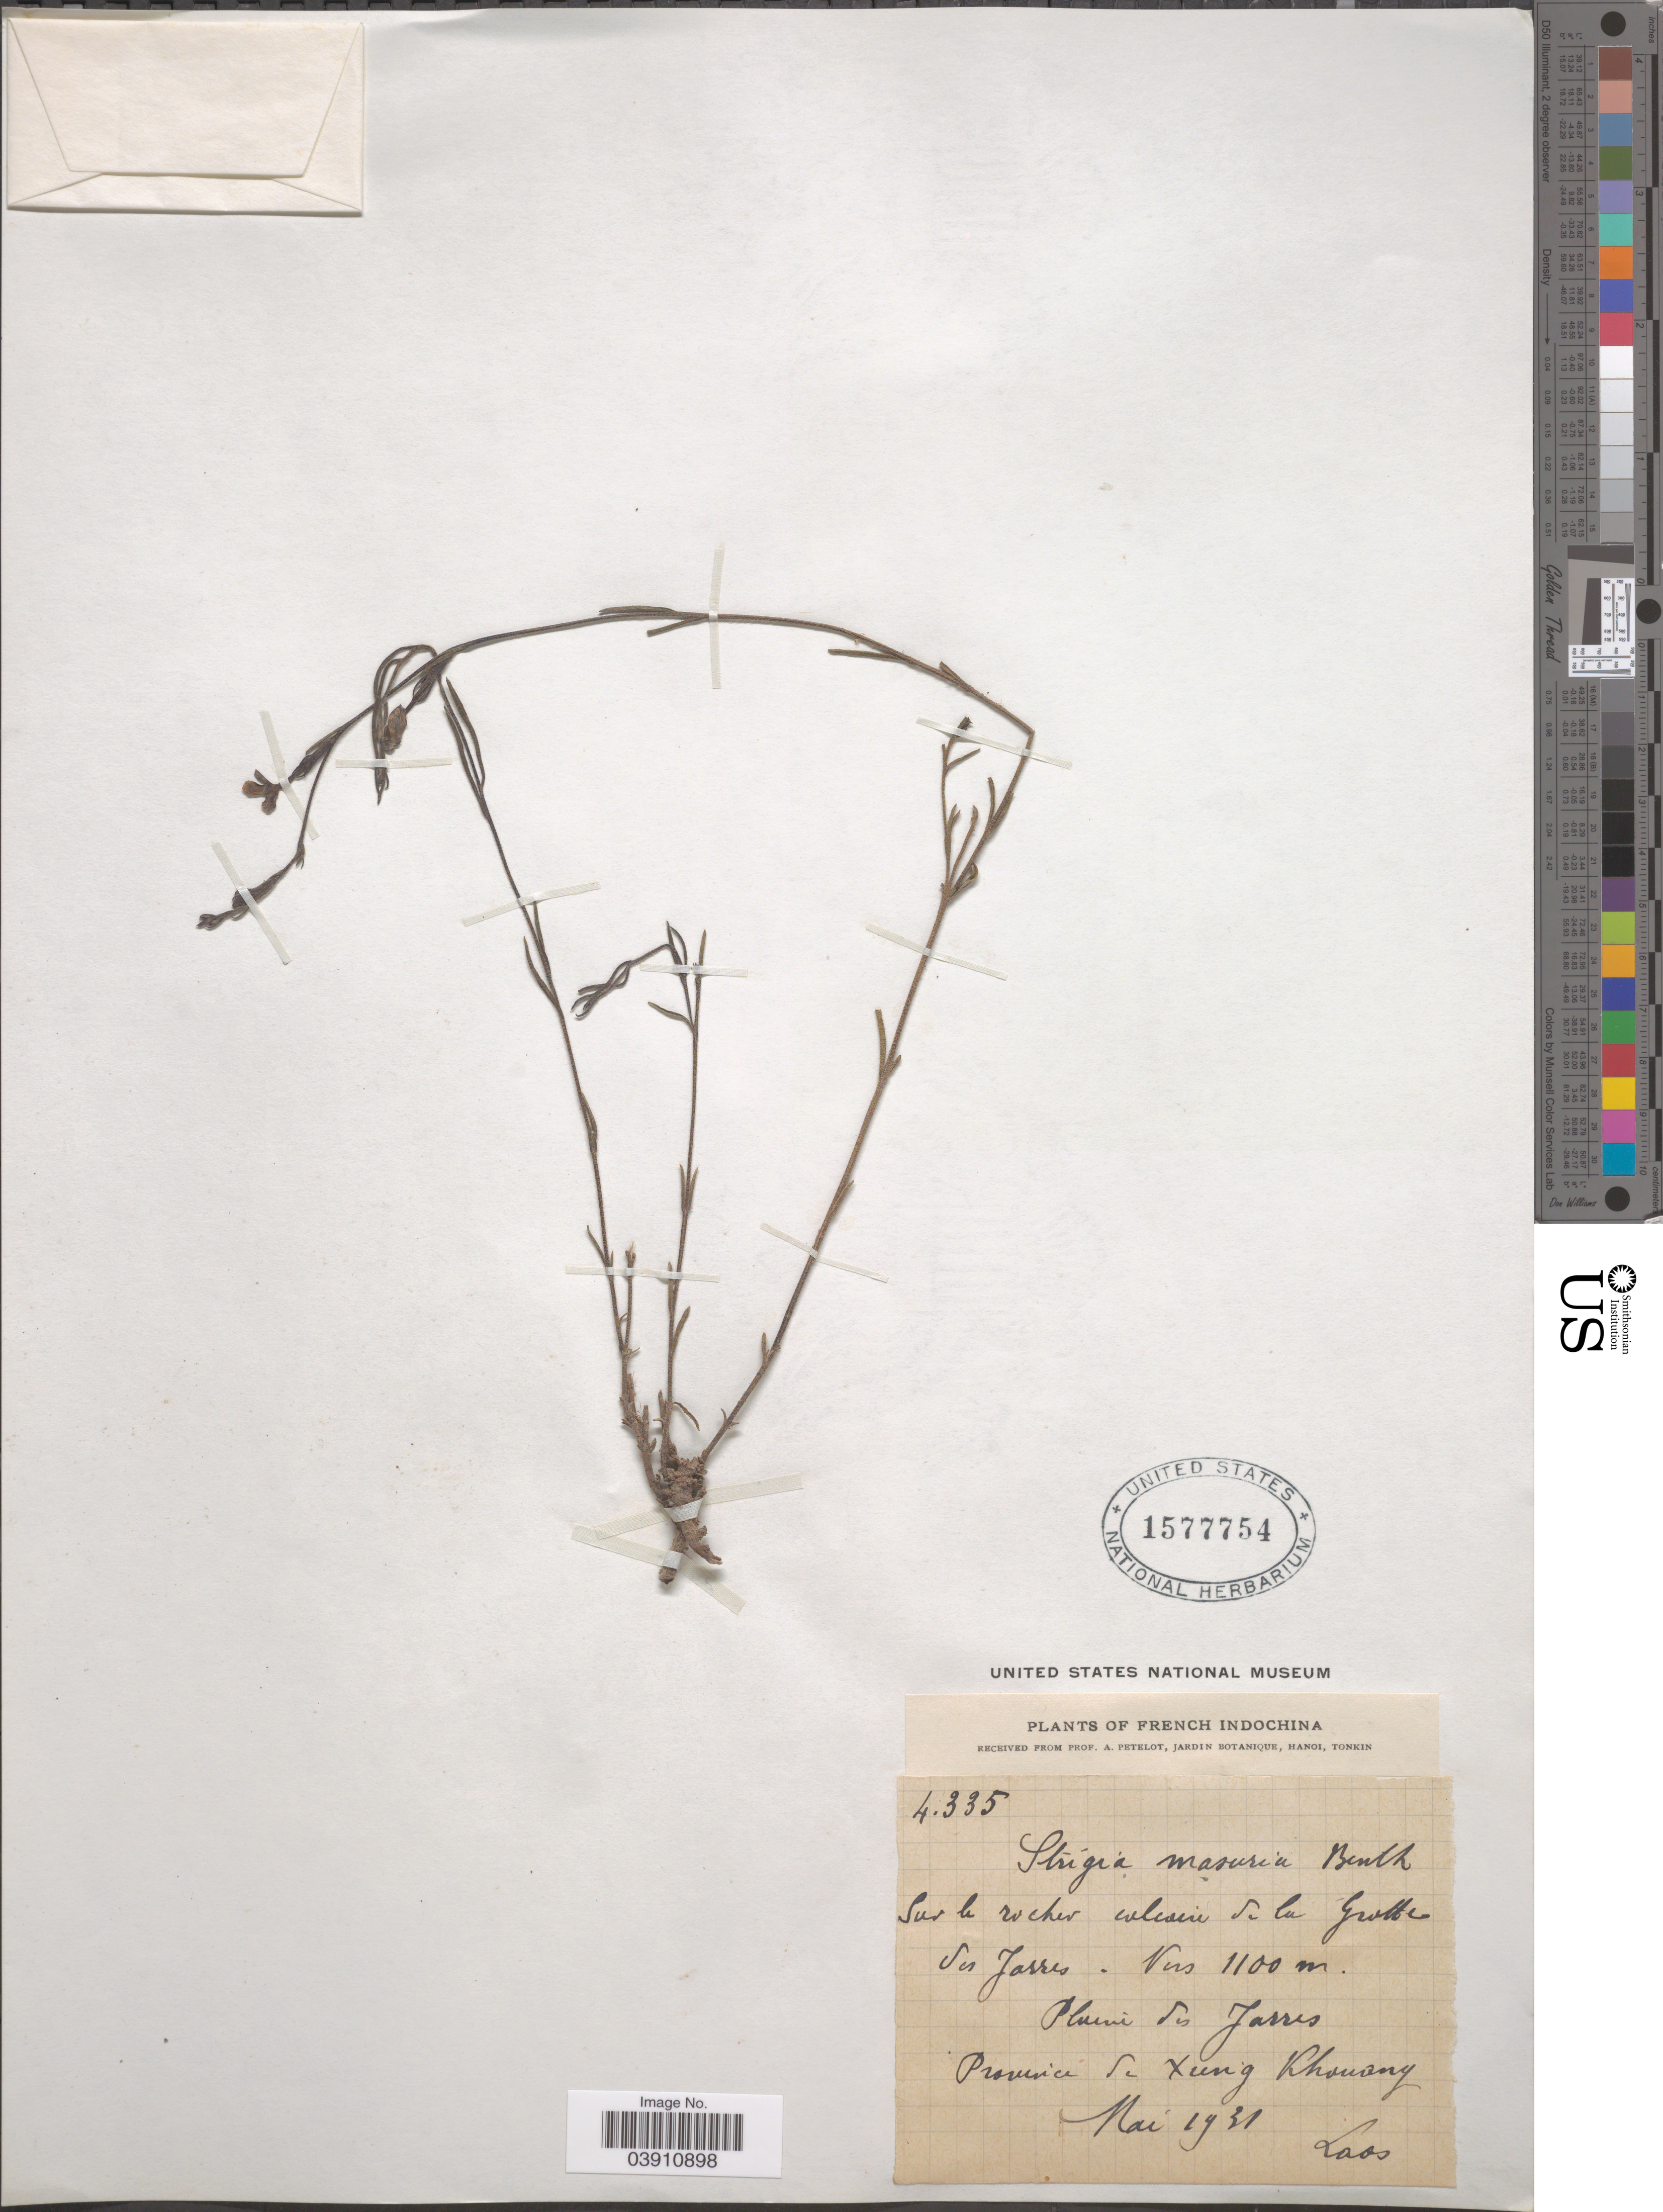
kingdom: Plantae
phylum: Tracheophyta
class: Magnoliopsida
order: Lamiales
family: Orobanchaceae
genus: Striga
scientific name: Striga masuria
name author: (Buch.-Ham. ex Benth.) Benth.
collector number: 4335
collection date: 1931-05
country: Laos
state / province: Xiangkhoang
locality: French Indochina. Sur le rocher calcaire de la Grotte des Jarres. Plaines de Jarres. Provincia de Xieng Khouang.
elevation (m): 1100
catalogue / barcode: US 1577754